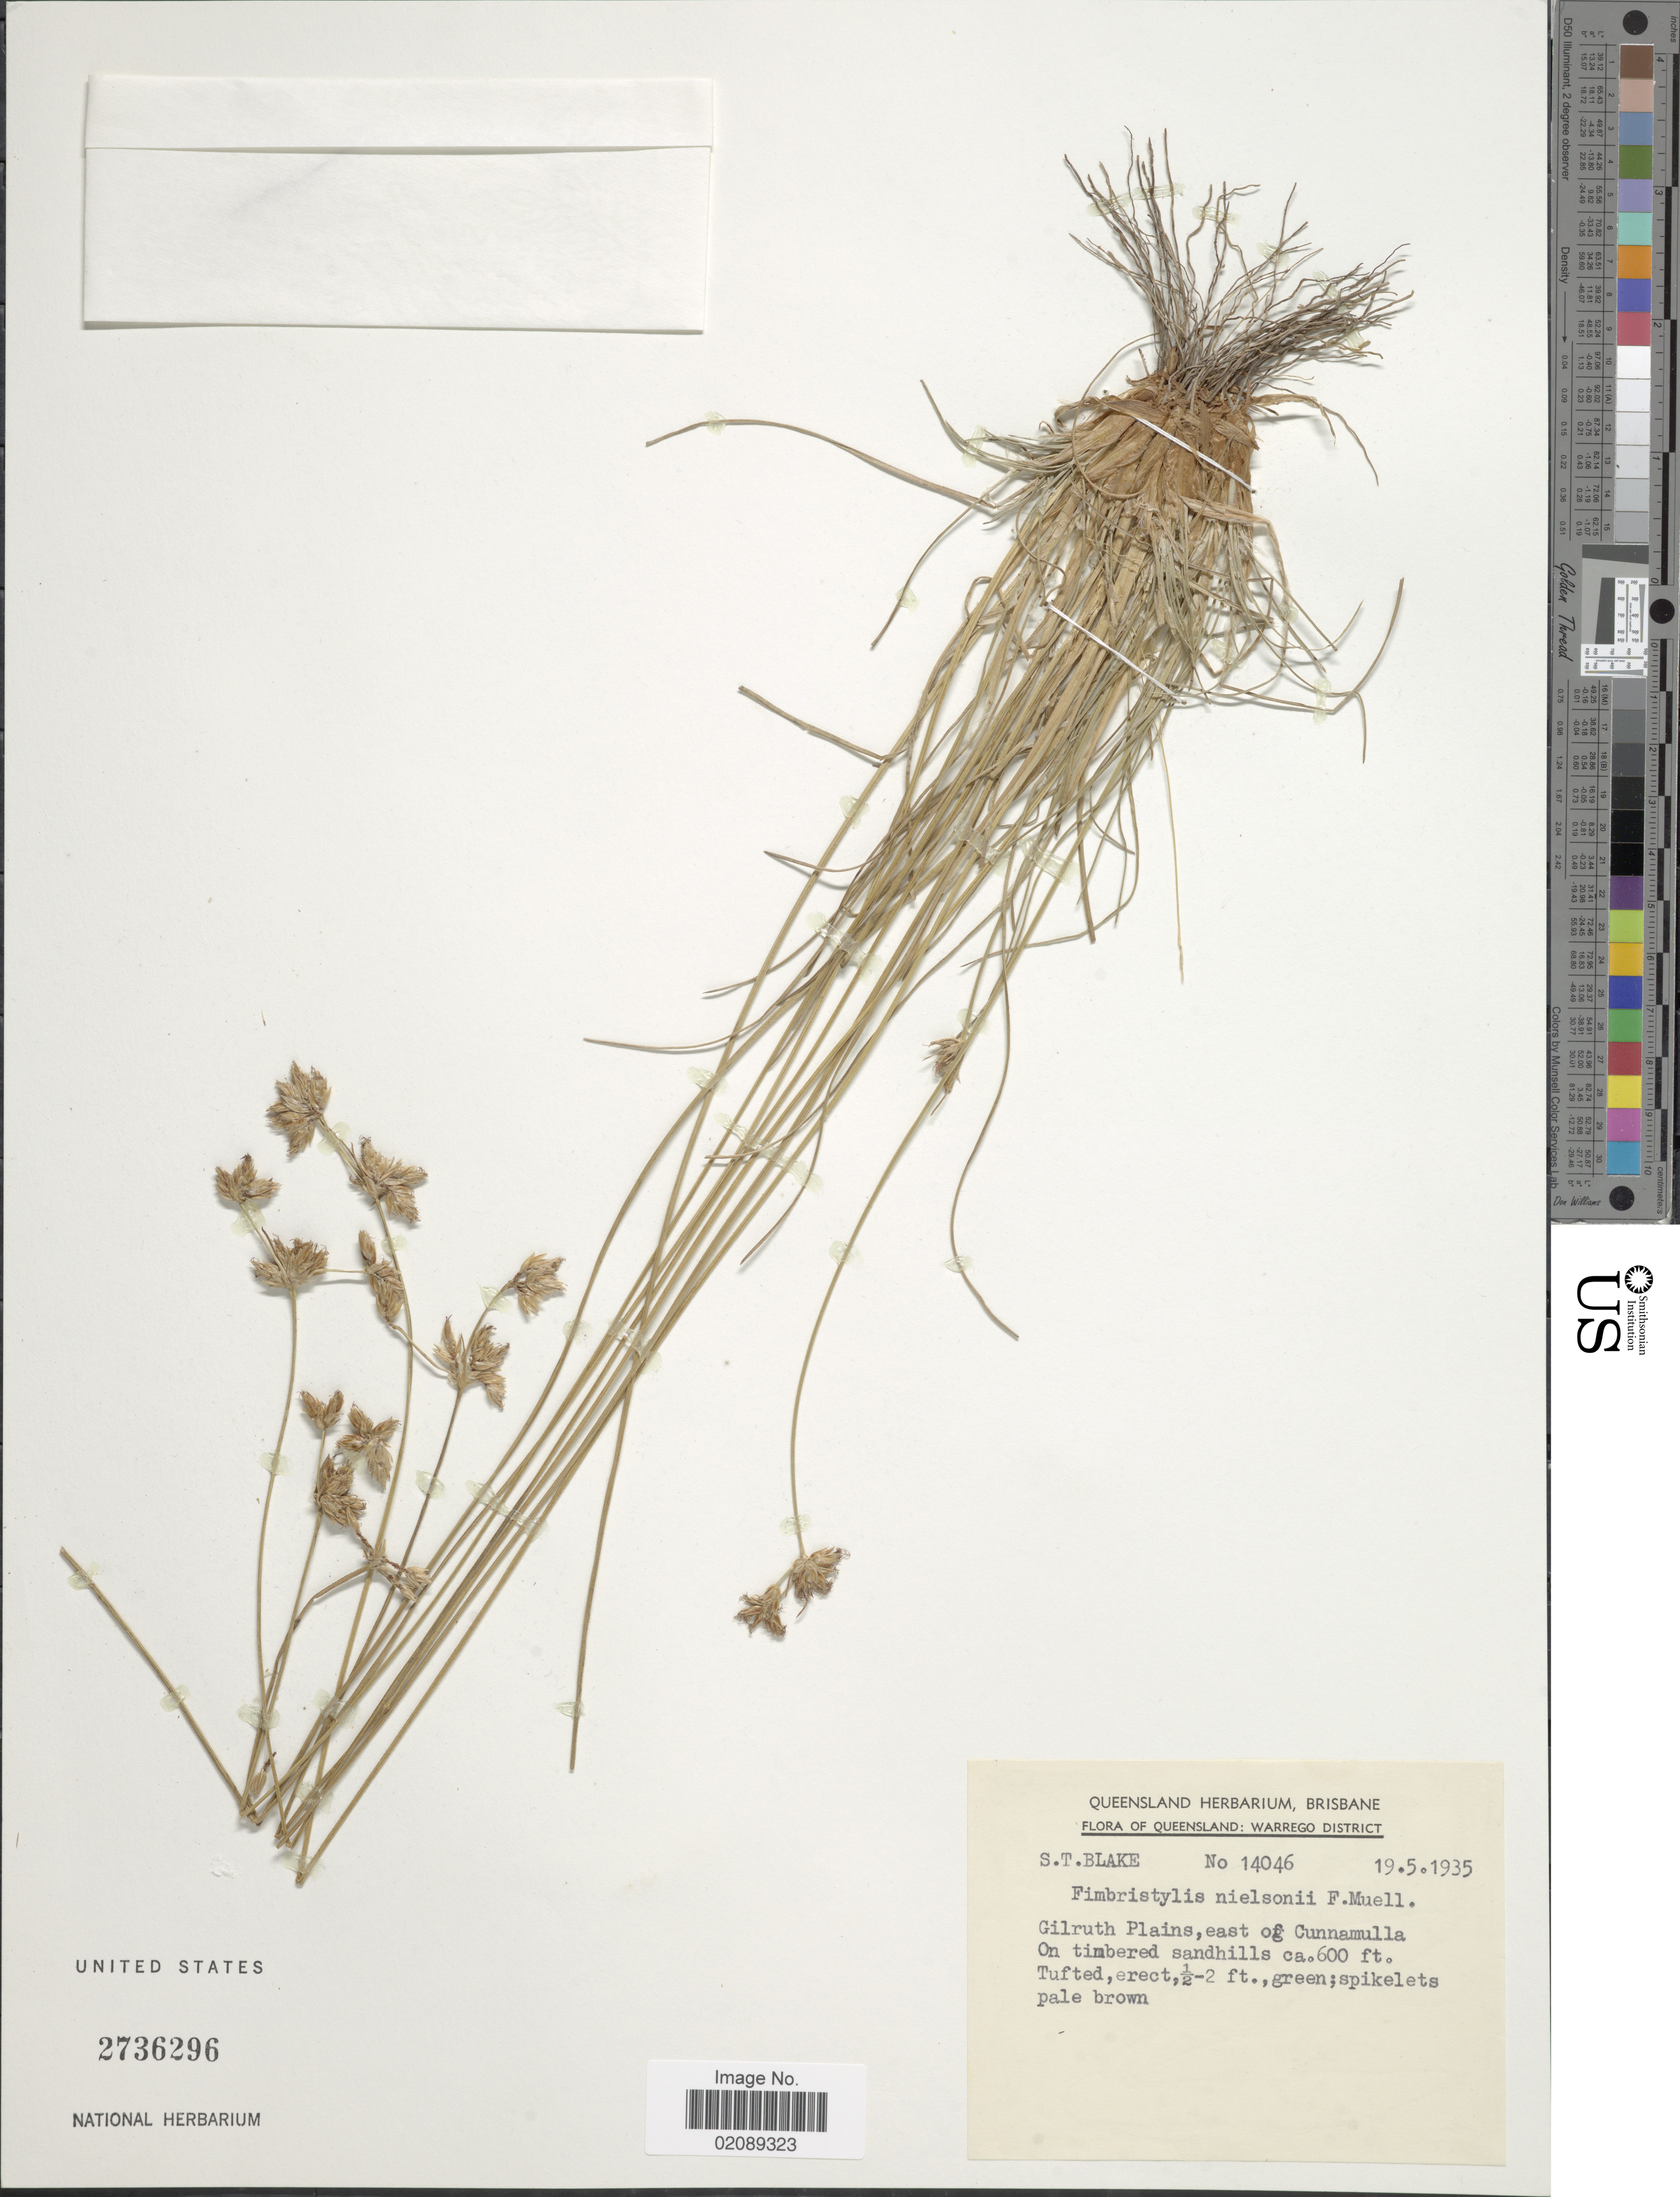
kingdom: Plantae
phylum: Tracheophyta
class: Liliopsida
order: Poales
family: Cyperaceae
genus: Fimbristylis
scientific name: Fimbristylis neilsonii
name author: F. Muell.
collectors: S. T. Blake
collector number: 14046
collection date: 1935-05-19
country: Australia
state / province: Queensland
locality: Warrego District. Gilruth Plains, east of Cunnamulla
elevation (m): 183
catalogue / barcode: US 2736296